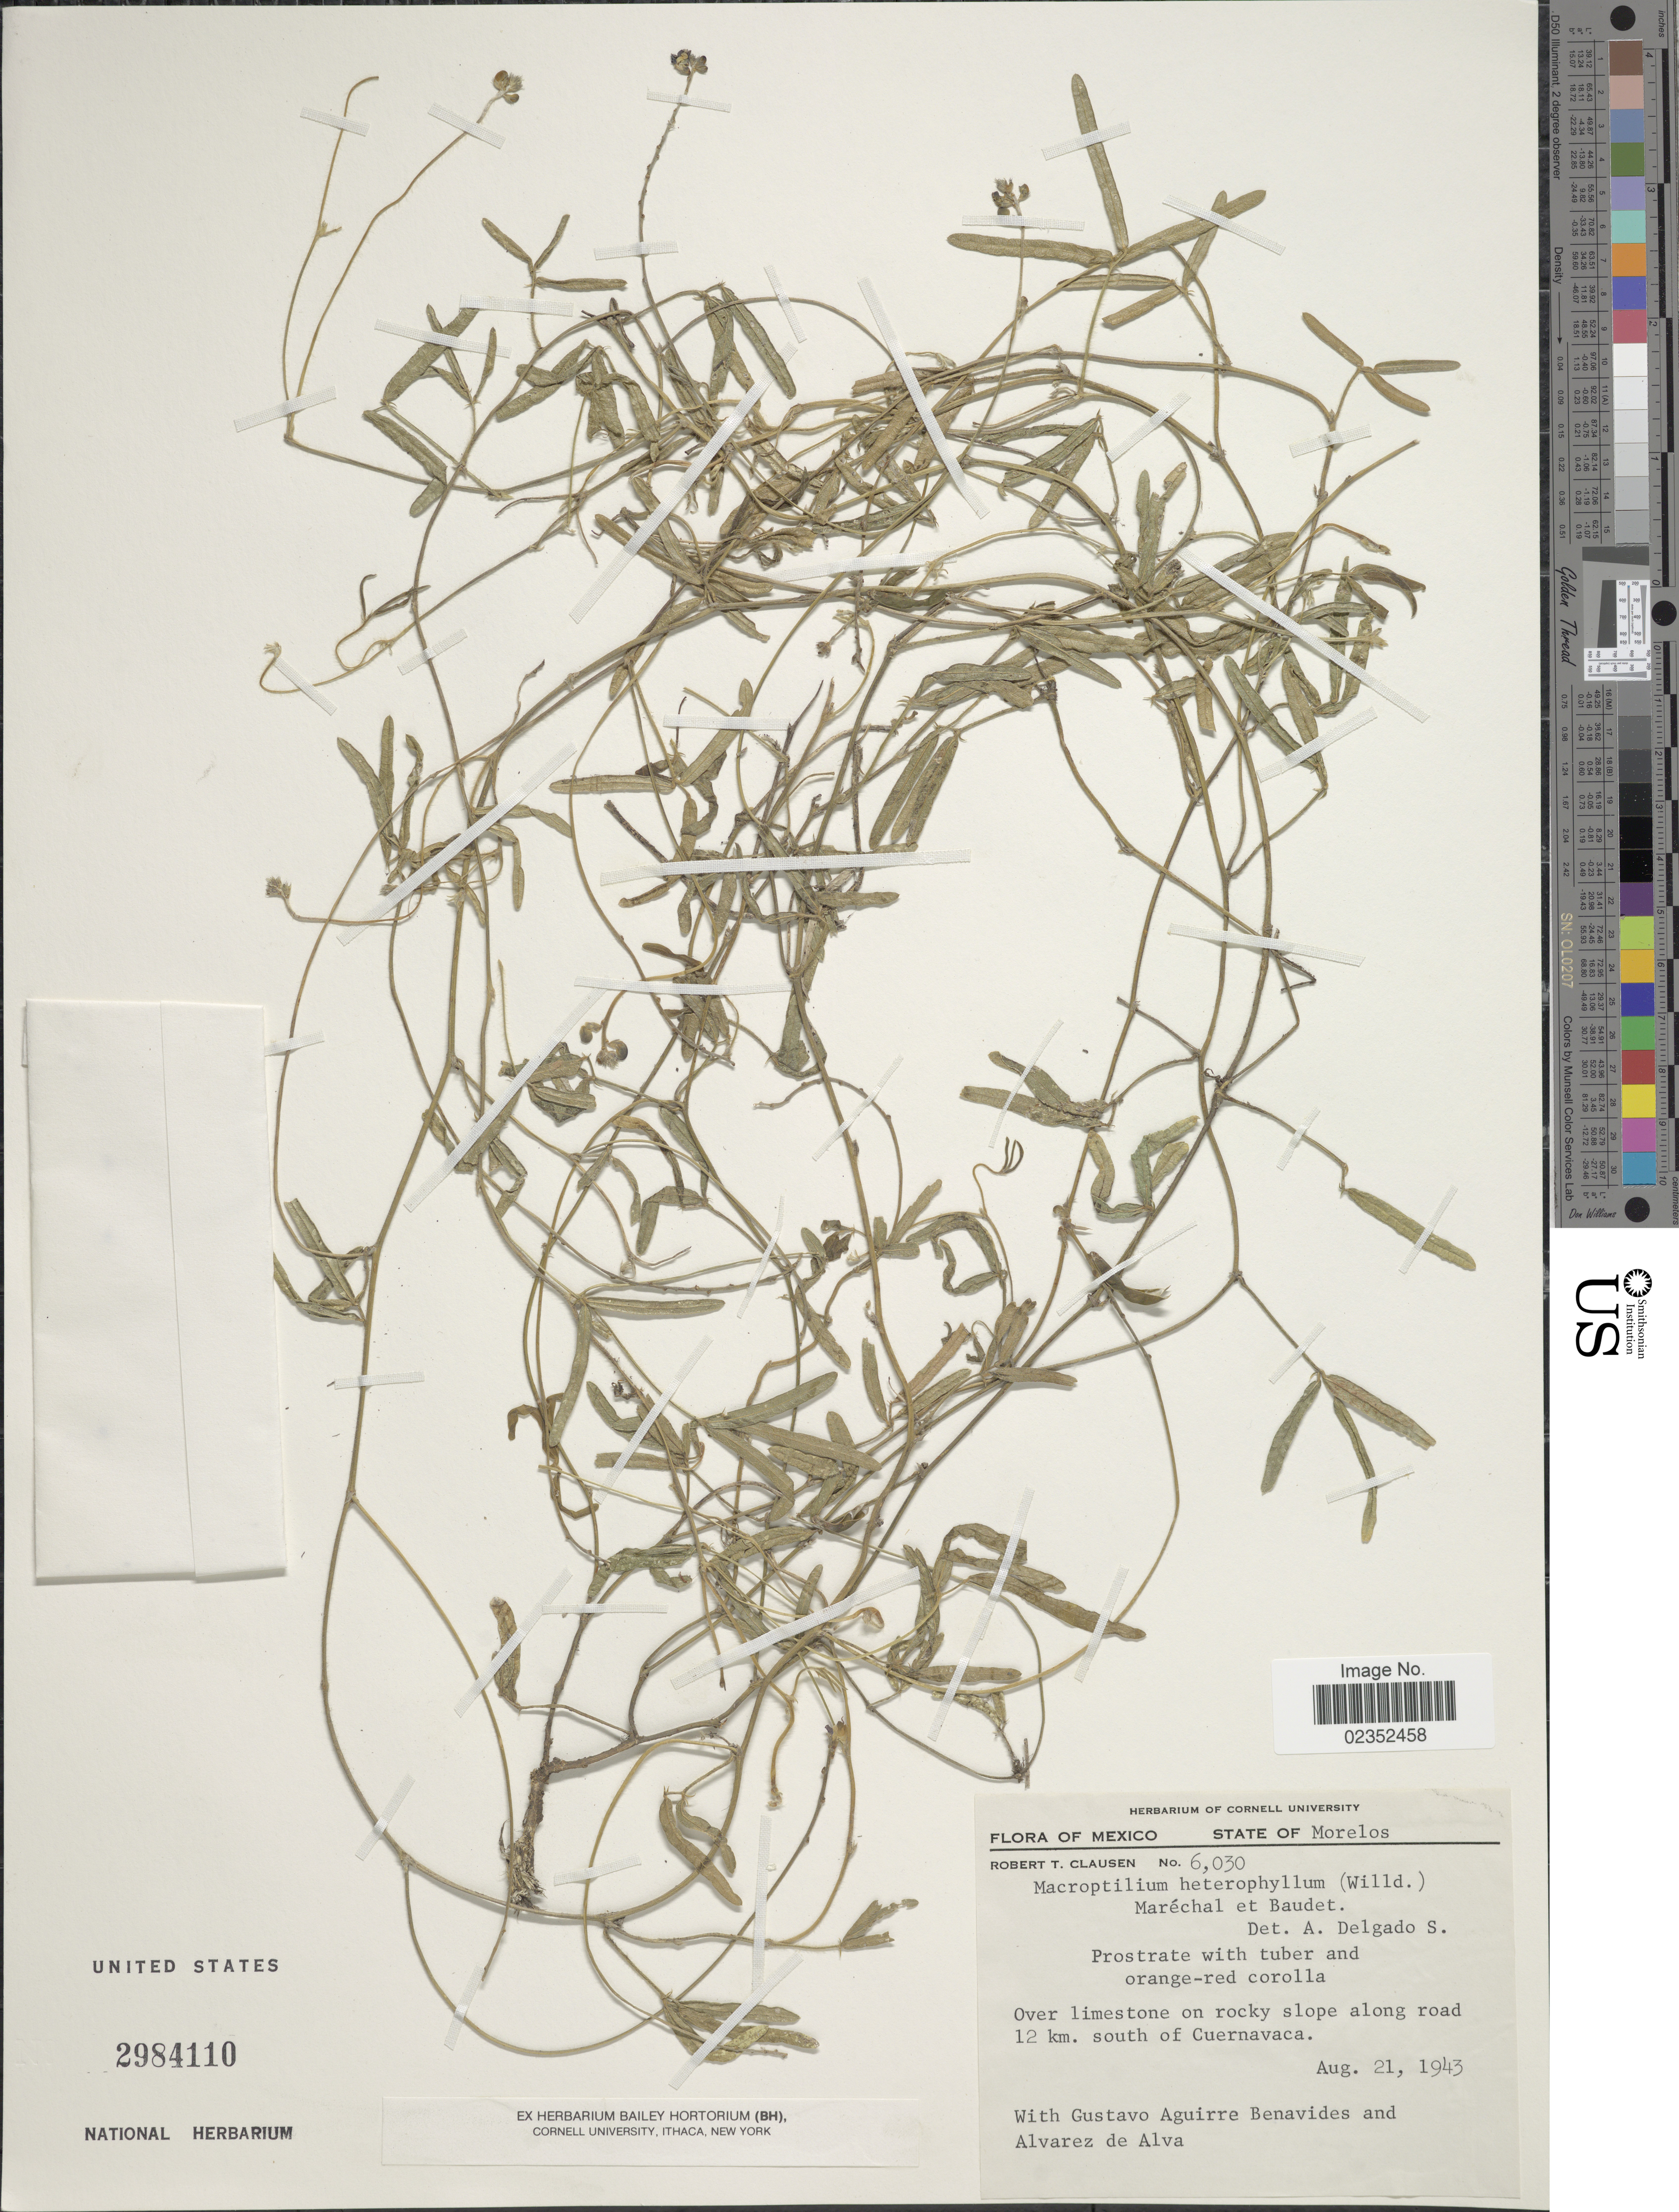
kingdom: Plantae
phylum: Tracheophyta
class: Magnoliopsida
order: Fabales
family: Fabaceae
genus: Macroptilium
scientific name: Macroptilium gibbosifolium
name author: (Ortega) A. Delgado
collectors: R. T. Clausen, Aguirre Benavides, G. & Alvarez De alva, --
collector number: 6030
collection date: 1943-08-21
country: Mexico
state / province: Morelos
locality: Over limestone on rocky slope along road 12 km. south of Cuernavaca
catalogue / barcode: US 2984110